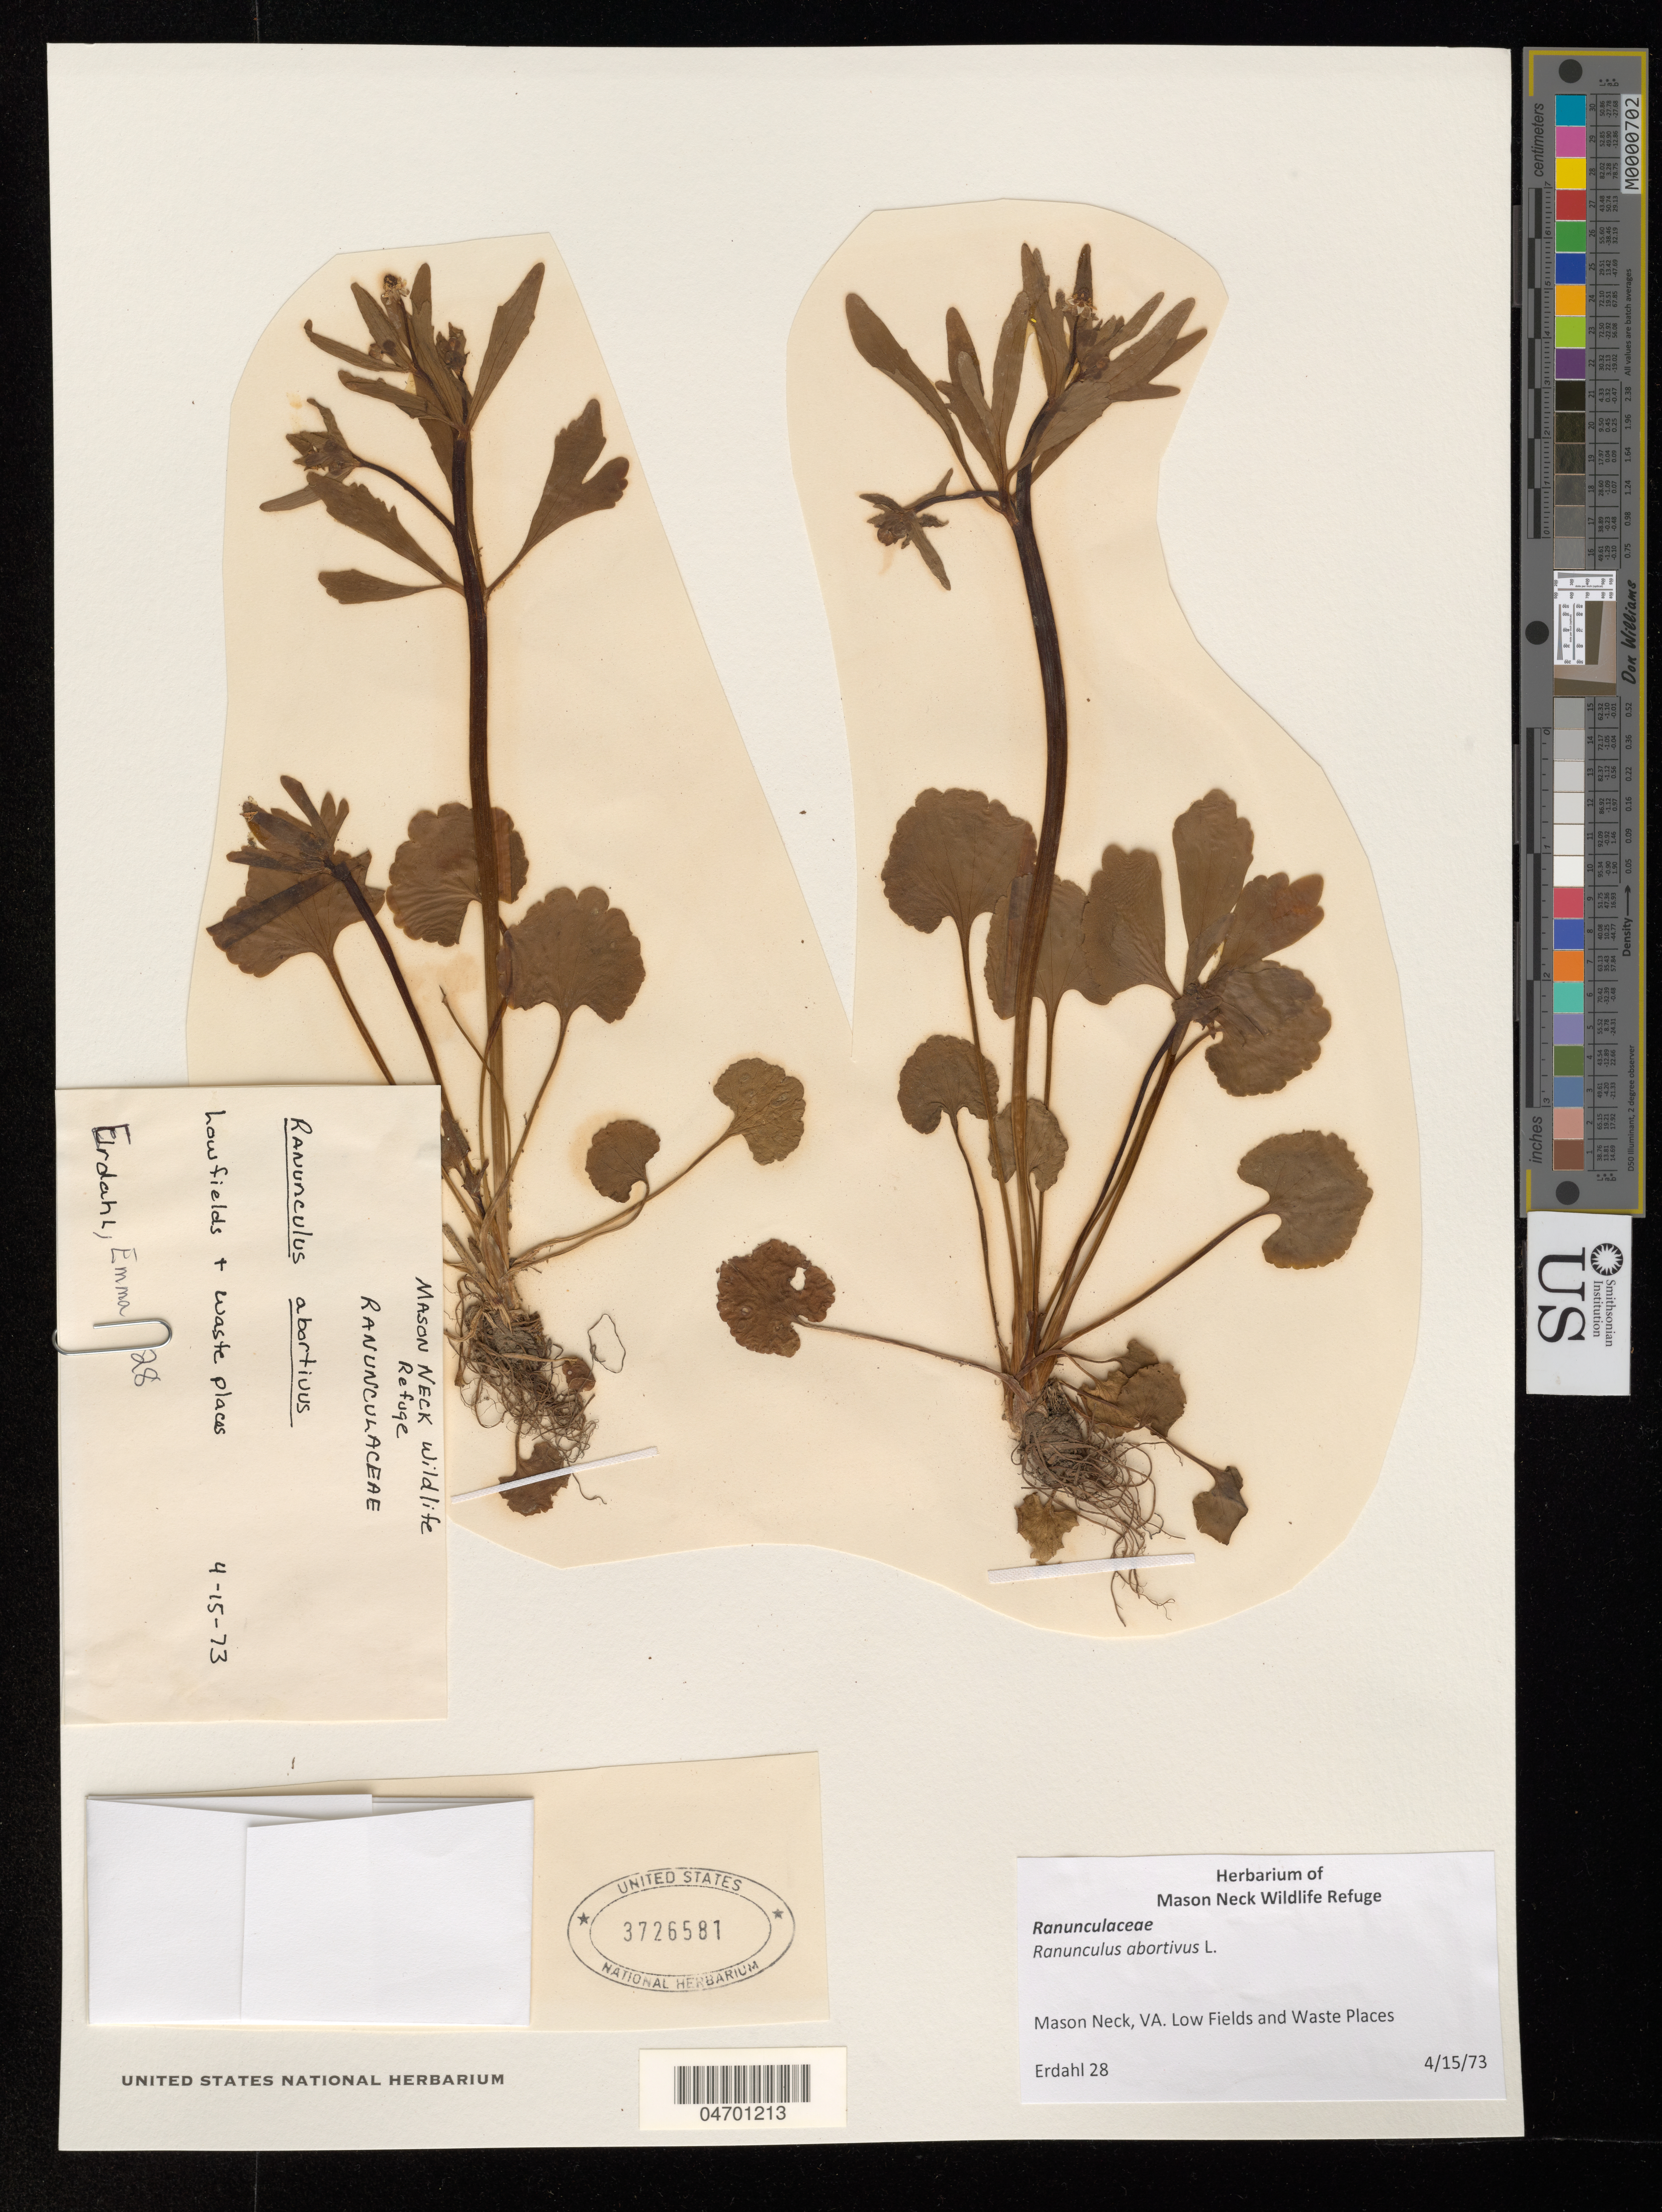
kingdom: Plantae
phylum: Tracheophyta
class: Magnoliopsida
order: Ranunculales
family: Ranunculaceae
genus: Ranunculus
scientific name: Ranunculus abortivus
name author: L.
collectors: E. Erdahl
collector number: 28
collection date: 1973-04-15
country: United States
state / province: Virginia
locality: Mason Neck. Low Fields amd Waste Places.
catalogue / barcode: US 3726581